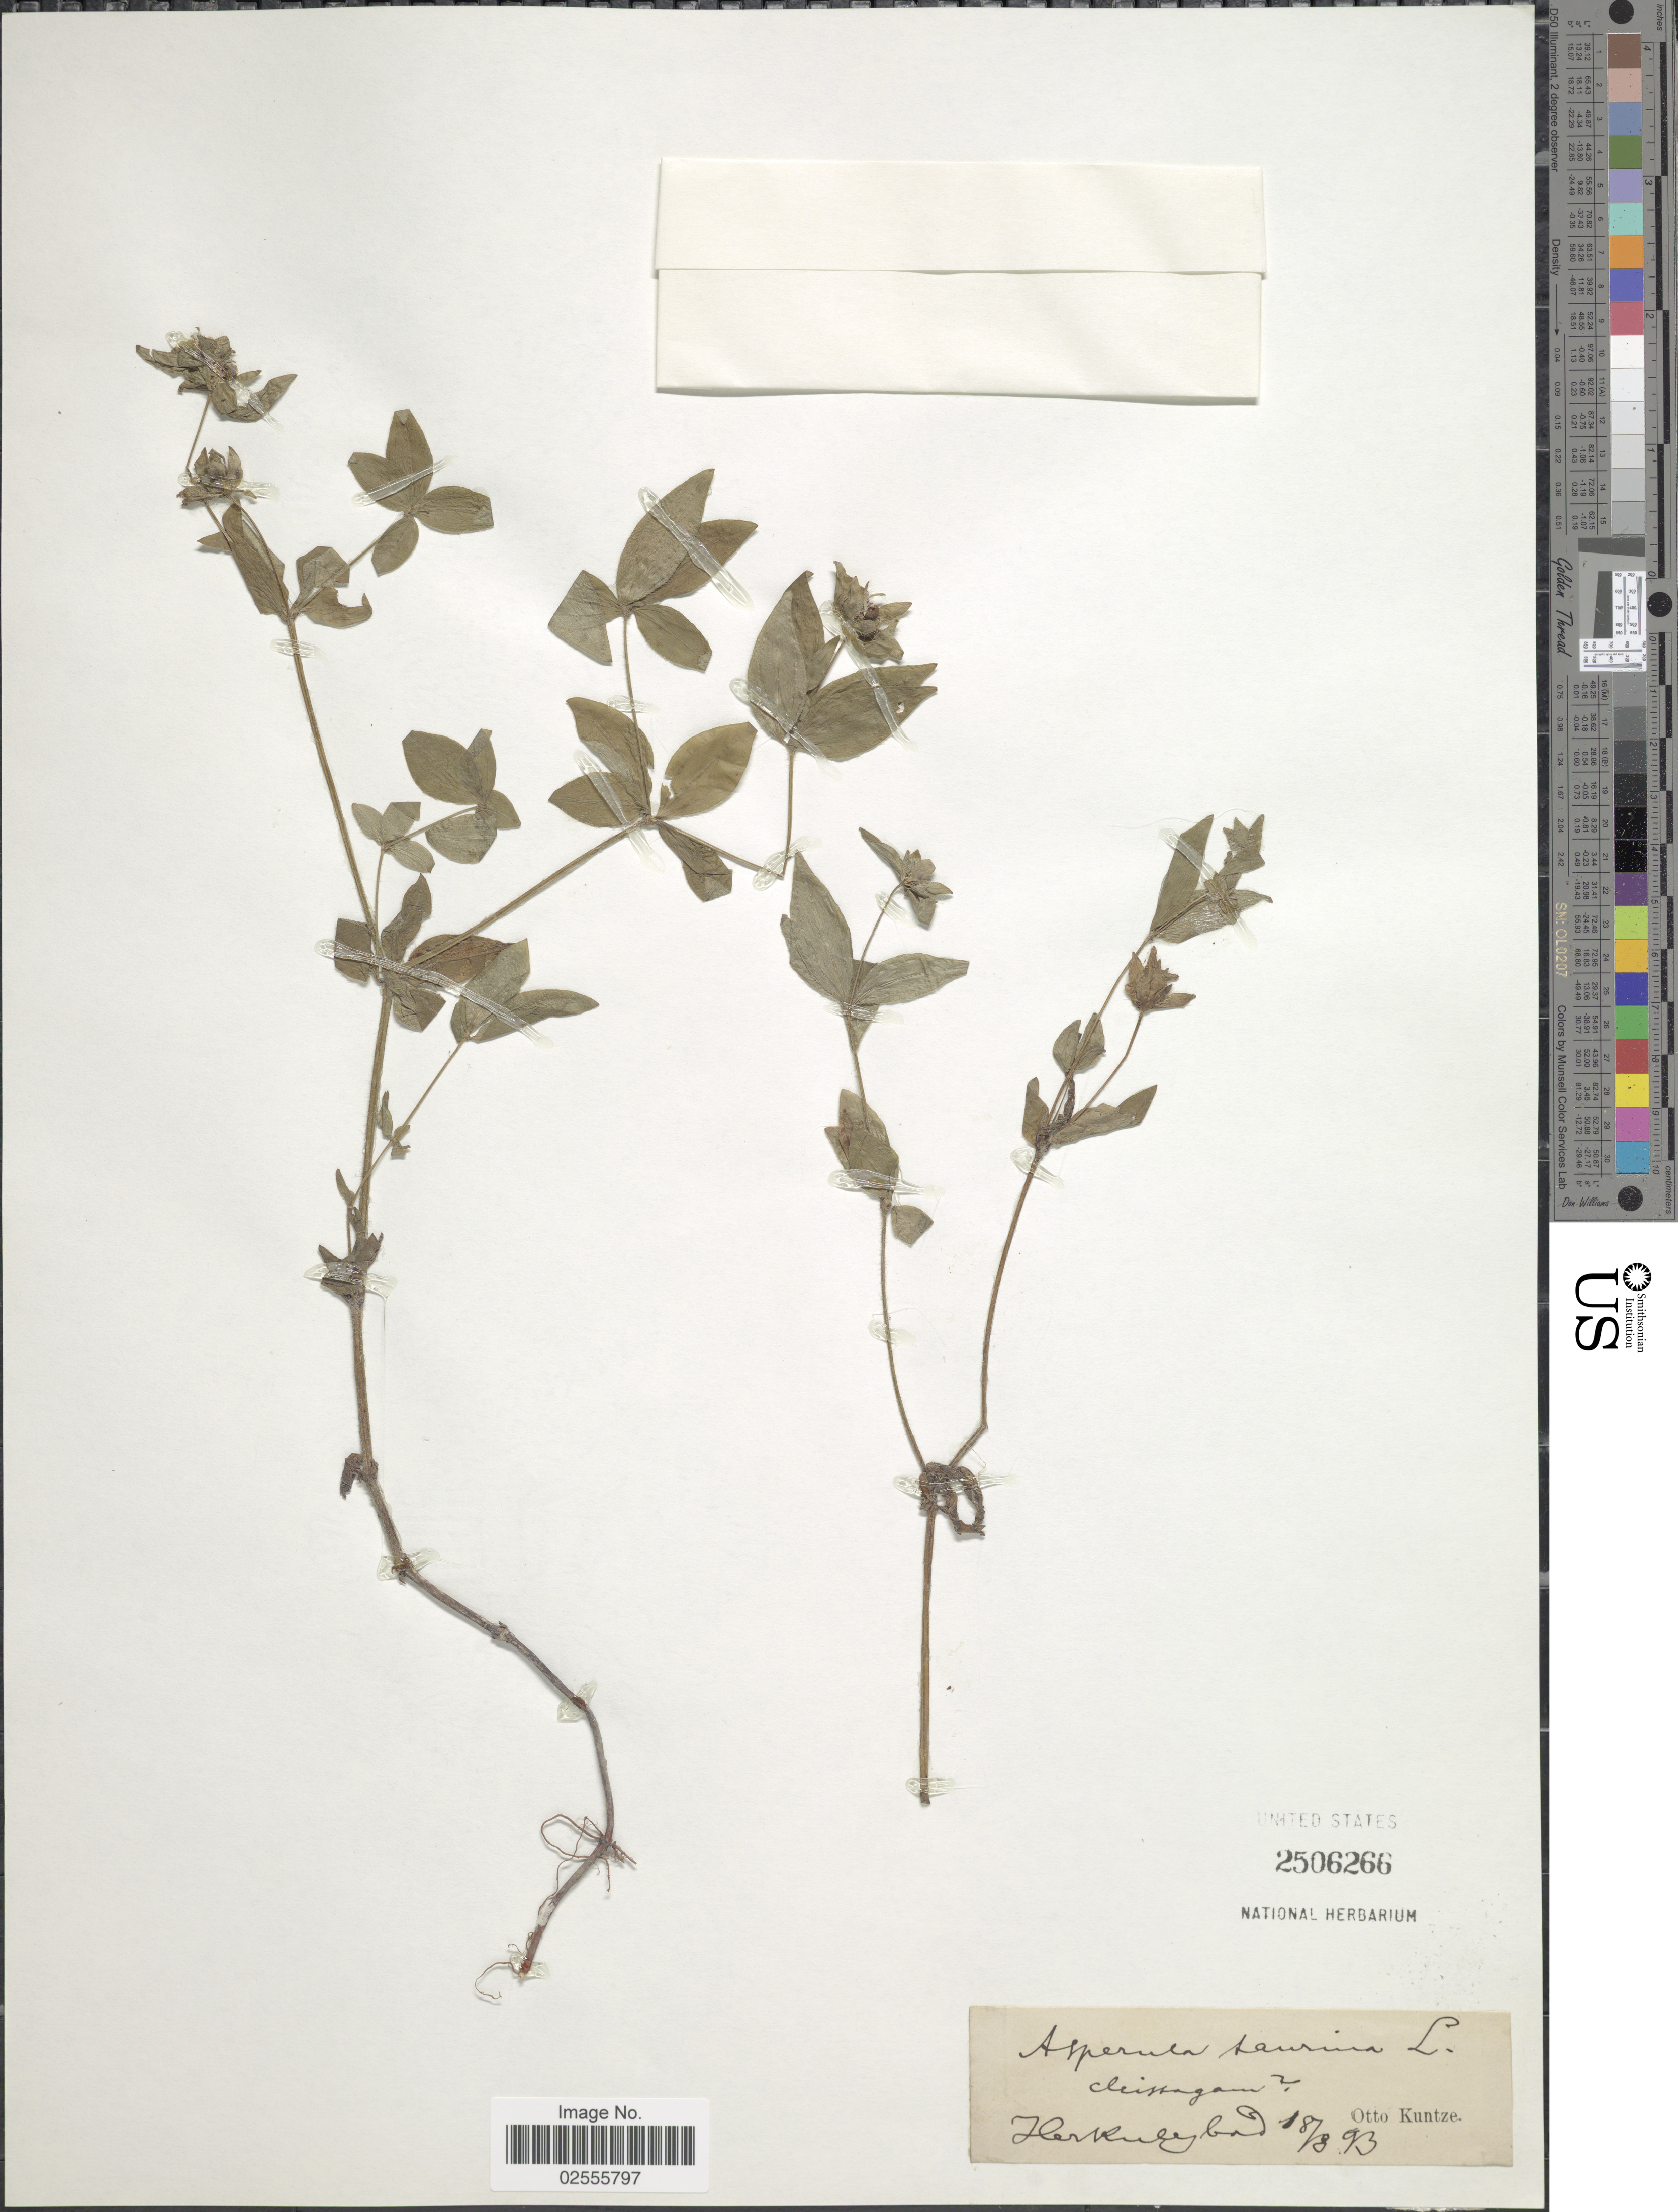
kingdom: Plantae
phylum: Tracheophyta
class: Magnoliopsida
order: Gentianales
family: Rubiaceae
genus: Asperula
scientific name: Asperula taurina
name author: L.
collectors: C.E.O. Kuntze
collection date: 1893-08-18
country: Romania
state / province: Caras-Severin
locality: Herkulesbad.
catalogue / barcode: US 2506266